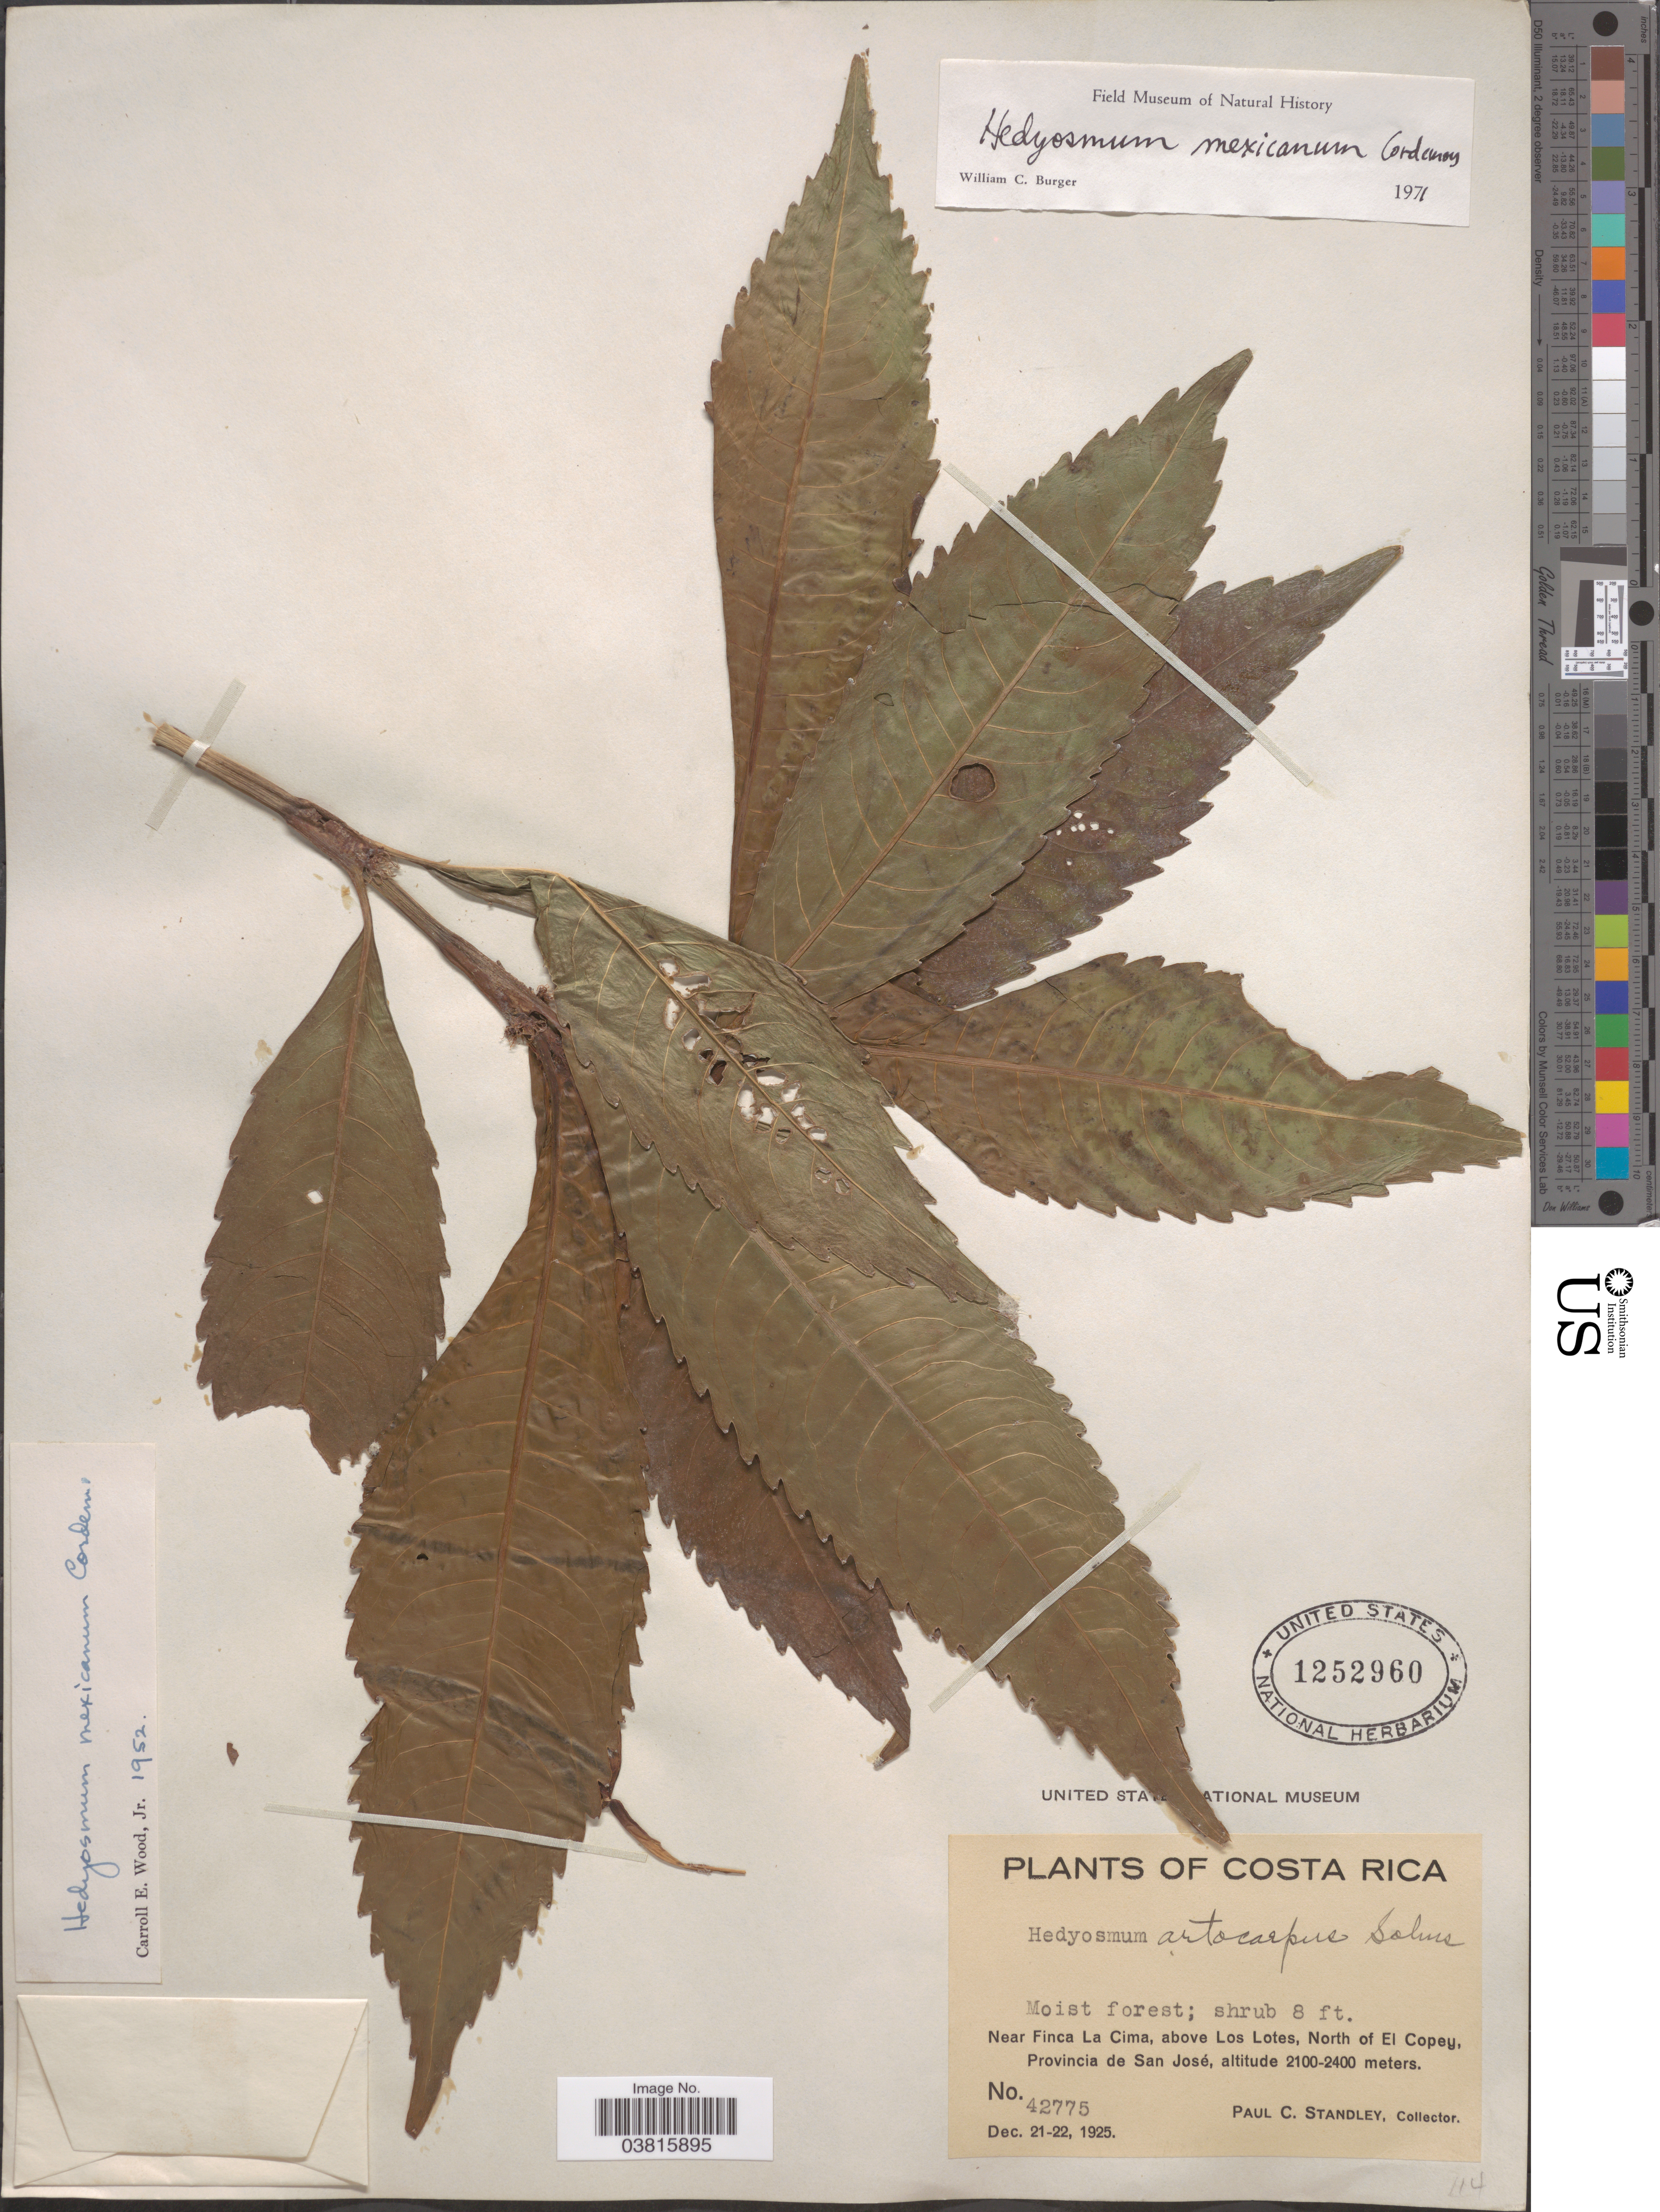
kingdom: Plantae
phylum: Tracheophyta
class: Magnoliopsida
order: Chloranthales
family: Chloranthaceae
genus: Hedyosmum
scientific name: Hedyosmum artocarpus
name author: Solms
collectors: P. C. Standley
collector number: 42775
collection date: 1925-12-21/1925-12-22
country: Costa Rica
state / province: San José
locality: Near Finca La Cima, above Los Lotes, North of El Copey.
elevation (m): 2100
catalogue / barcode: US 1252960